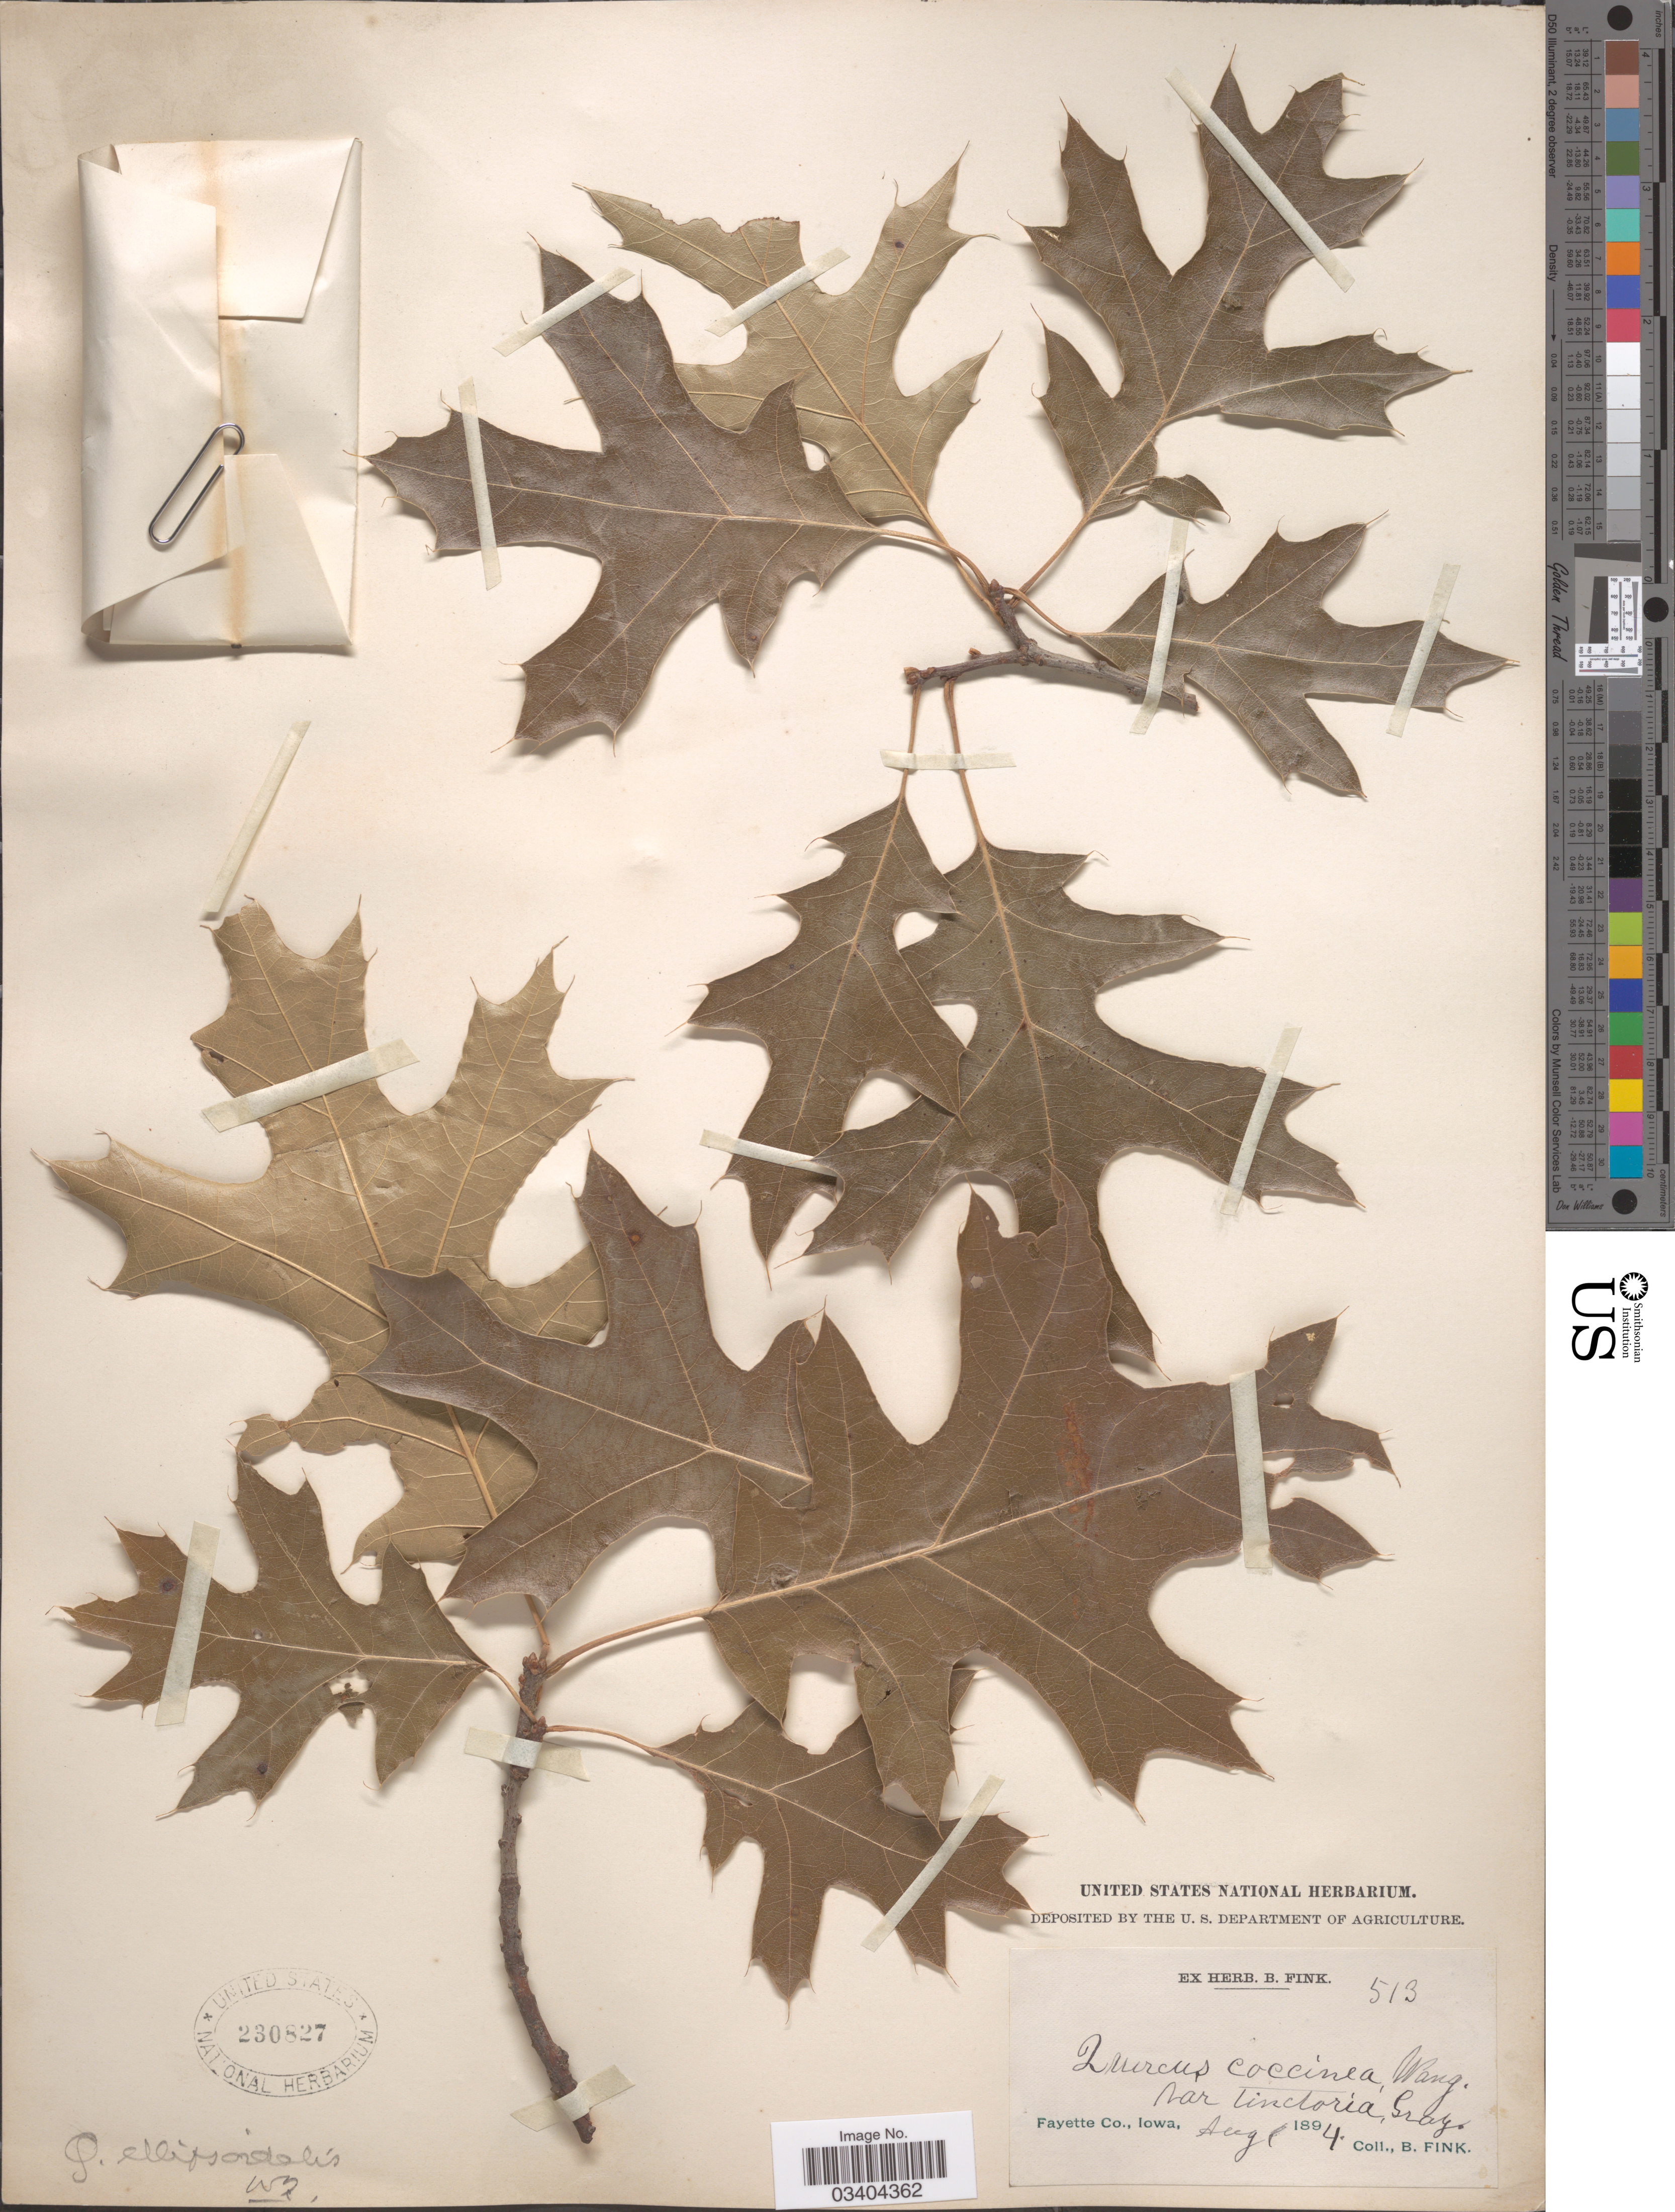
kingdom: Plantae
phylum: Tracheophyta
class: Magnoliopsida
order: Fagales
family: Fagaceae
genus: Quercus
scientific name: Quercus ellipsoidalis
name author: E.J. Hill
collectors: B. Fink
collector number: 513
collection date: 1894-08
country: United States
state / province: Iowa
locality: Fayette Co.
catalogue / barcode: US 230827